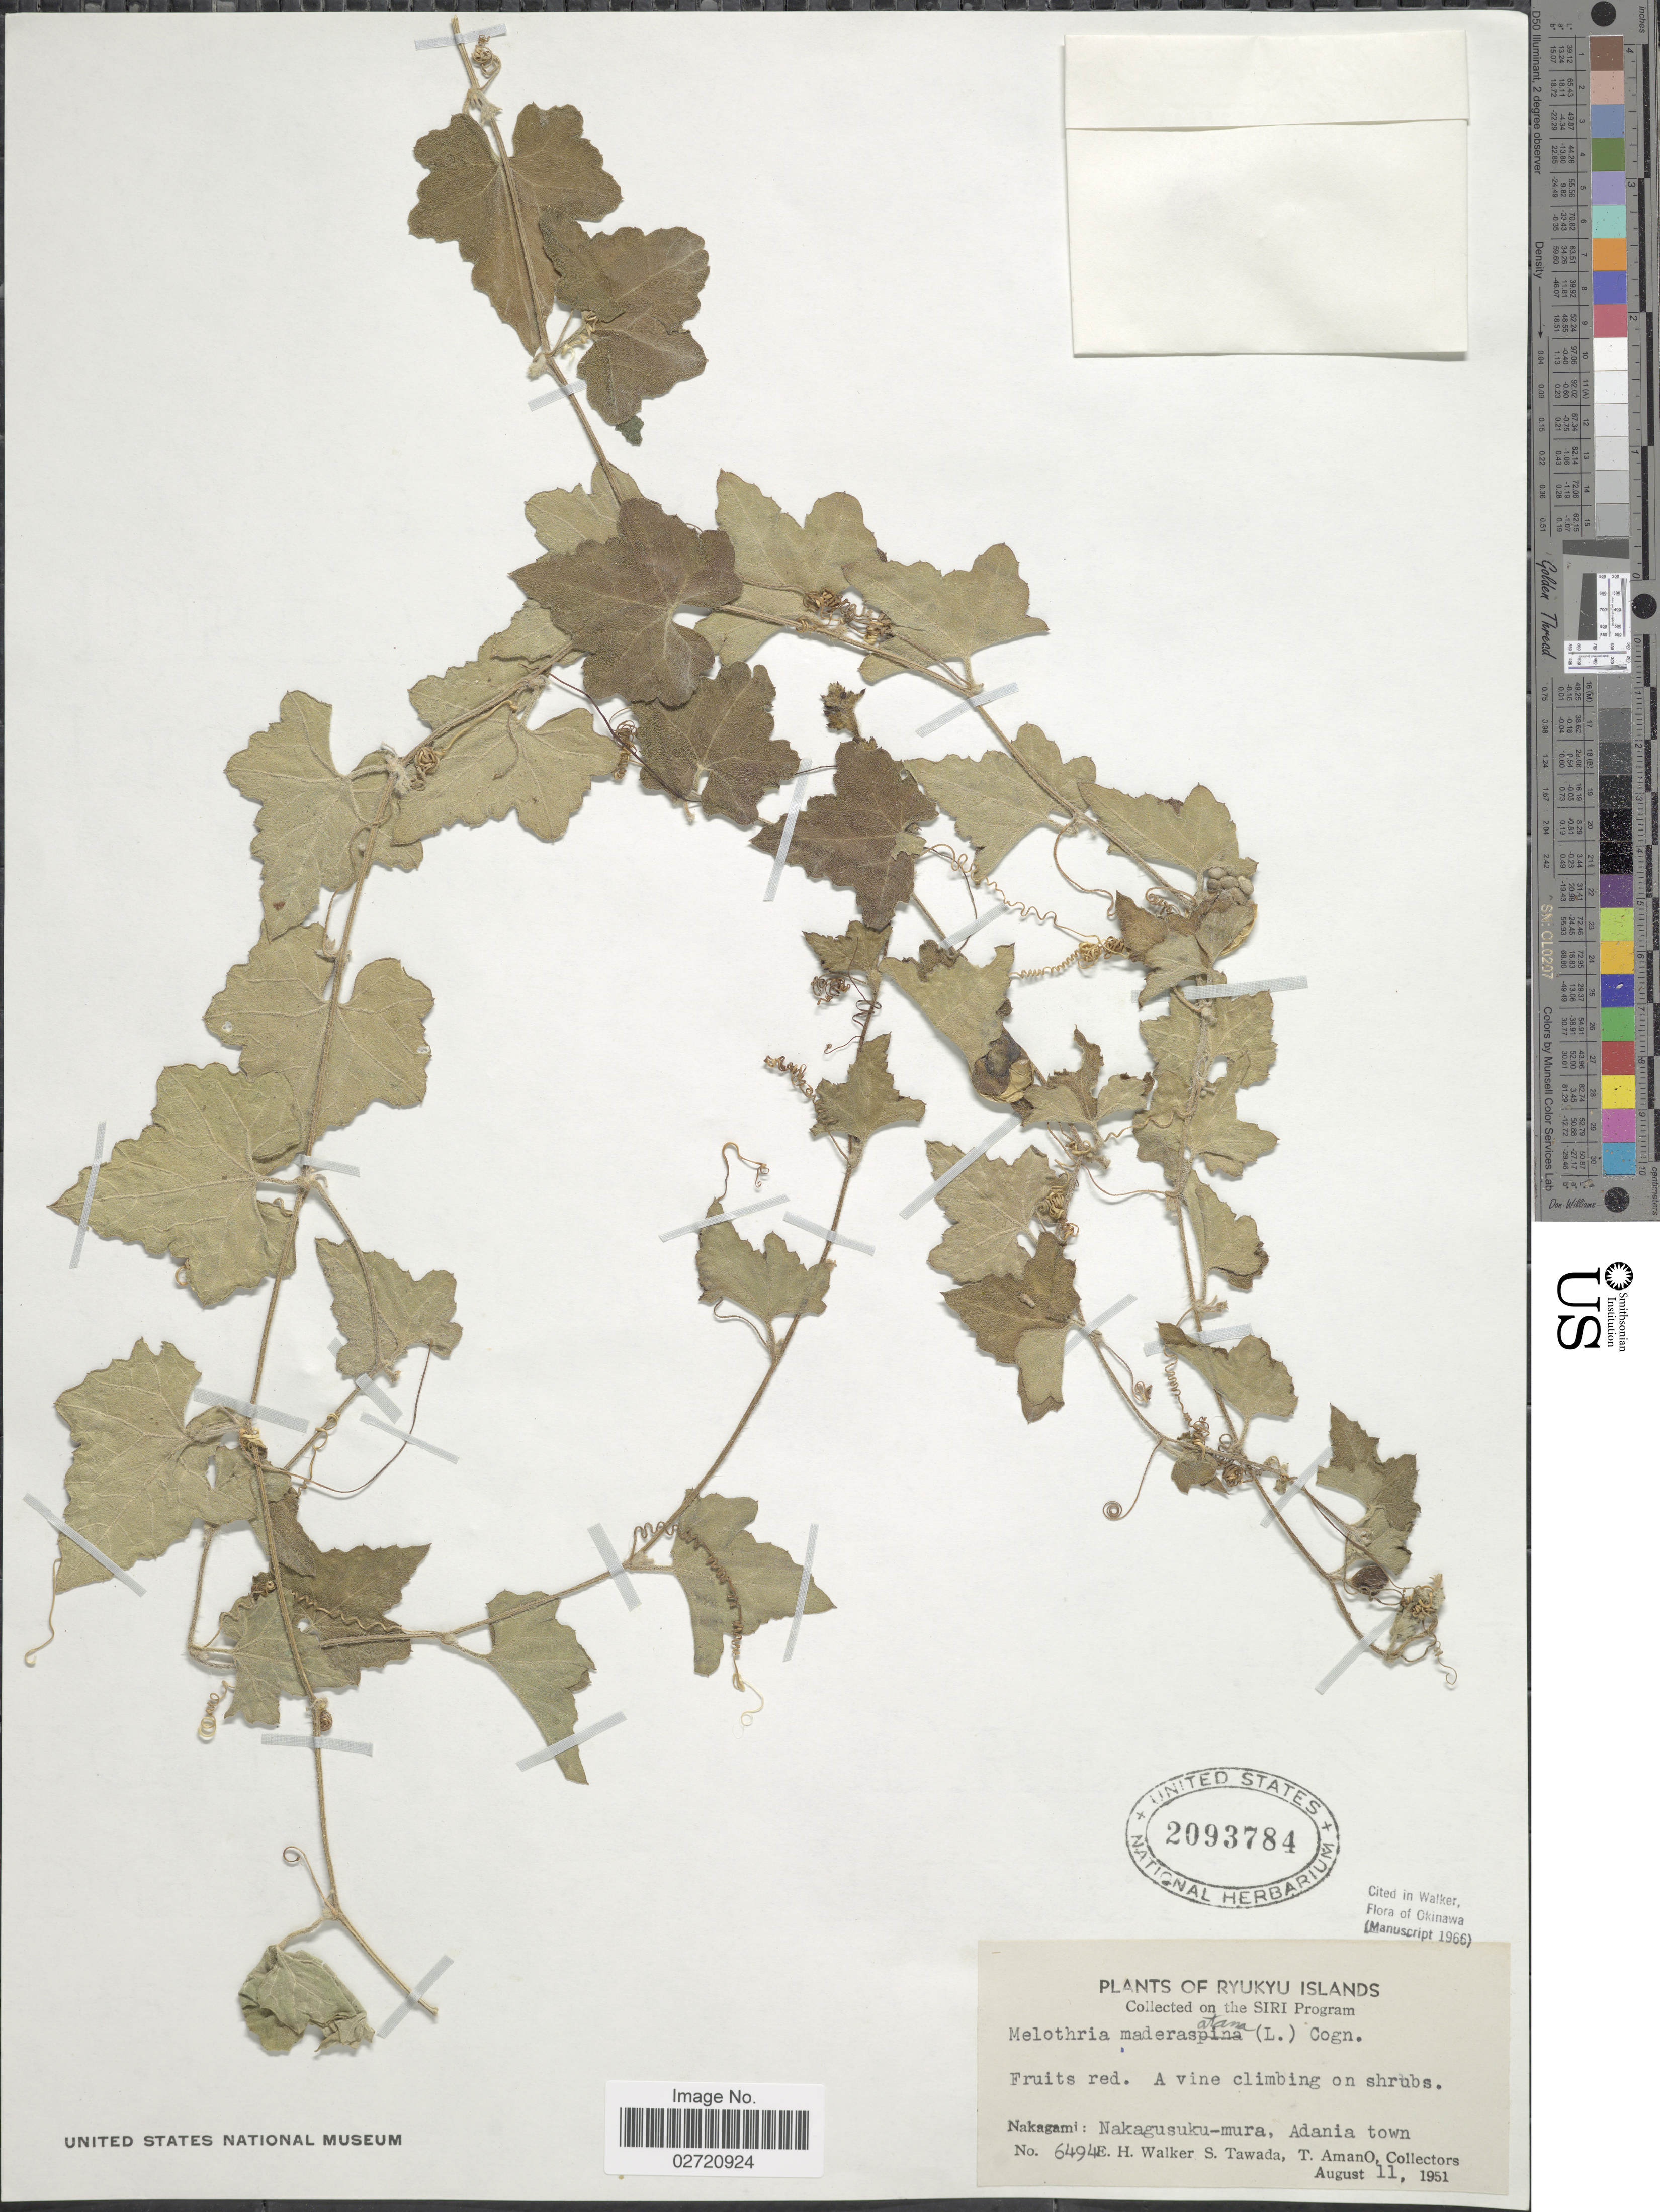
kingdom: Plantae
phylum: Tracheophyta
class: Magnoliopsida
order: Cucurbitales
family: Cucurbitaceae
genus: Cucumis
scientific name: Cucumis maderaspatanus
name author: L.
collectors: H. Walker, S. Tawada & T. Amano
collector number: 6494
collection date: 1951-08-11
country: Japan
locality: Ryukyu Islands. Nakagami : Nakagusuku-mura, Adania town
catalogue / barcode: US 2093784